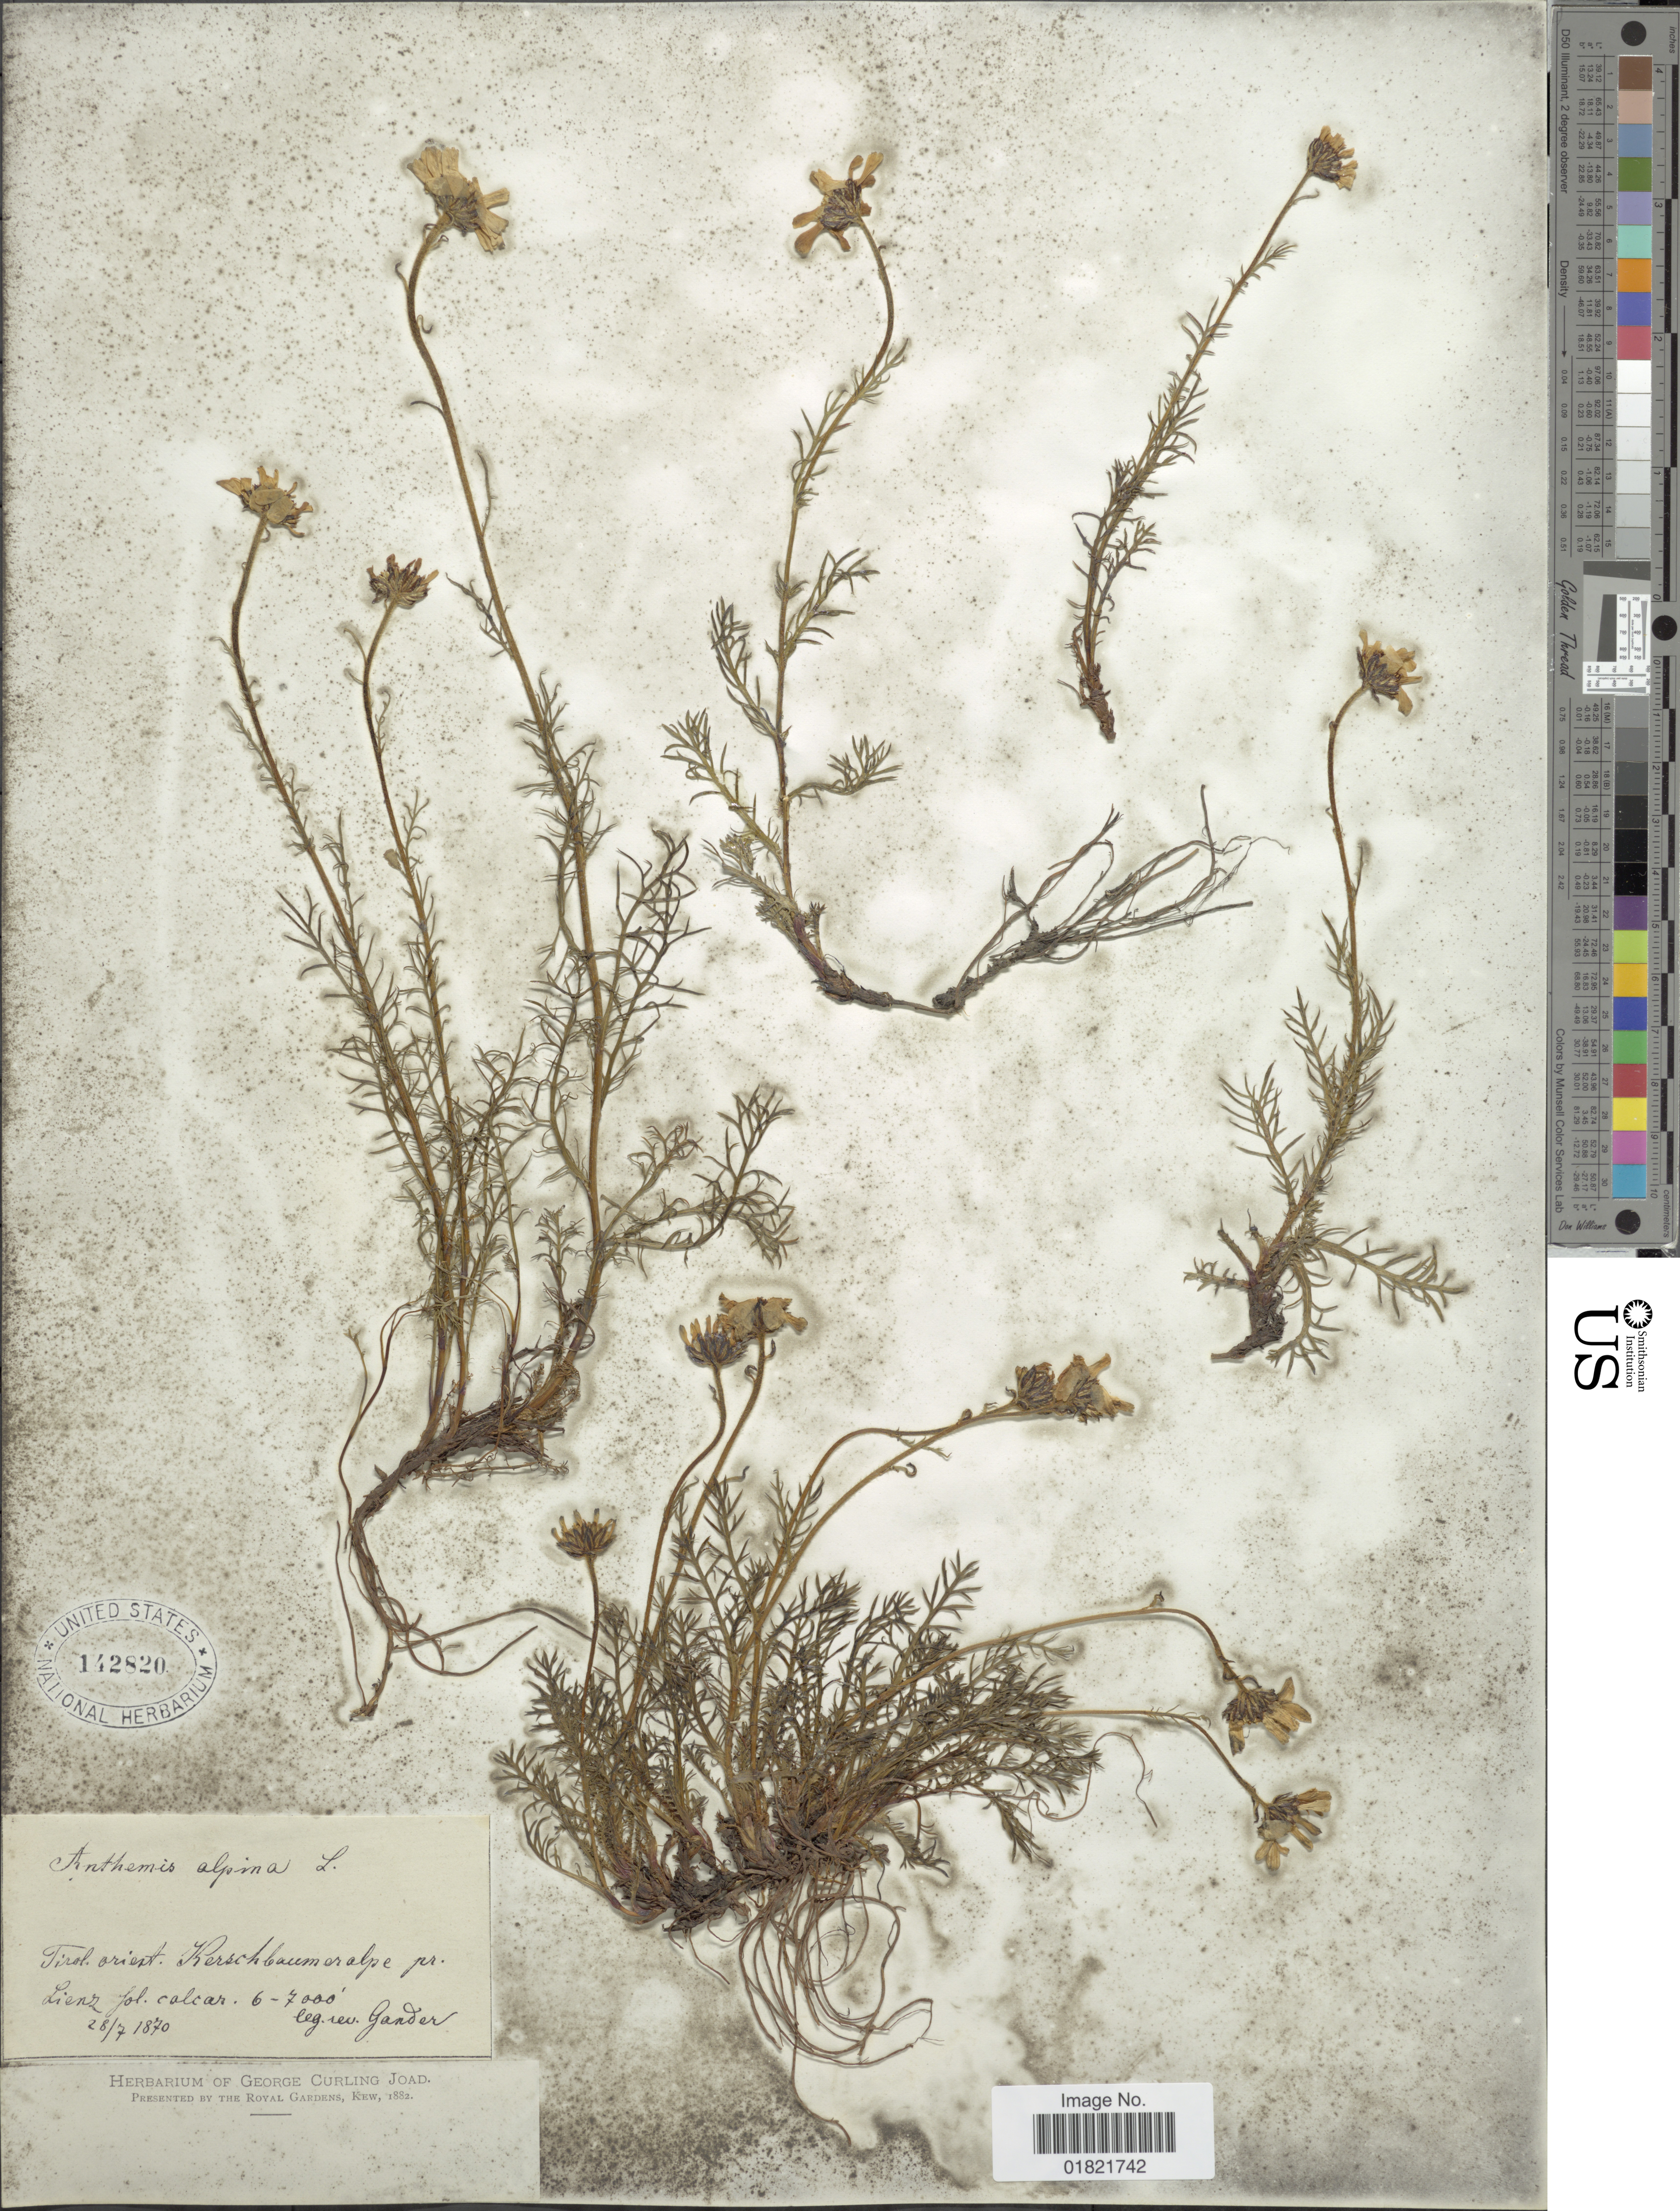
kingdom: Plantae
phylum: Tracheophyta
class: Magnoliopsida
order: Asterales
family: Asteraceae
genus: Anthemis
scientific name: Anthemis alpina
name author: L.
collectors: Gander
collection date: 1870-07-28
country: Austria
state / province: Tirol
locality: Orient Kerschcaumeralpe pr. Lienz Jol. Calcar [interpreted]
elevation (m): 1829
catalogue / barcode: US 142820